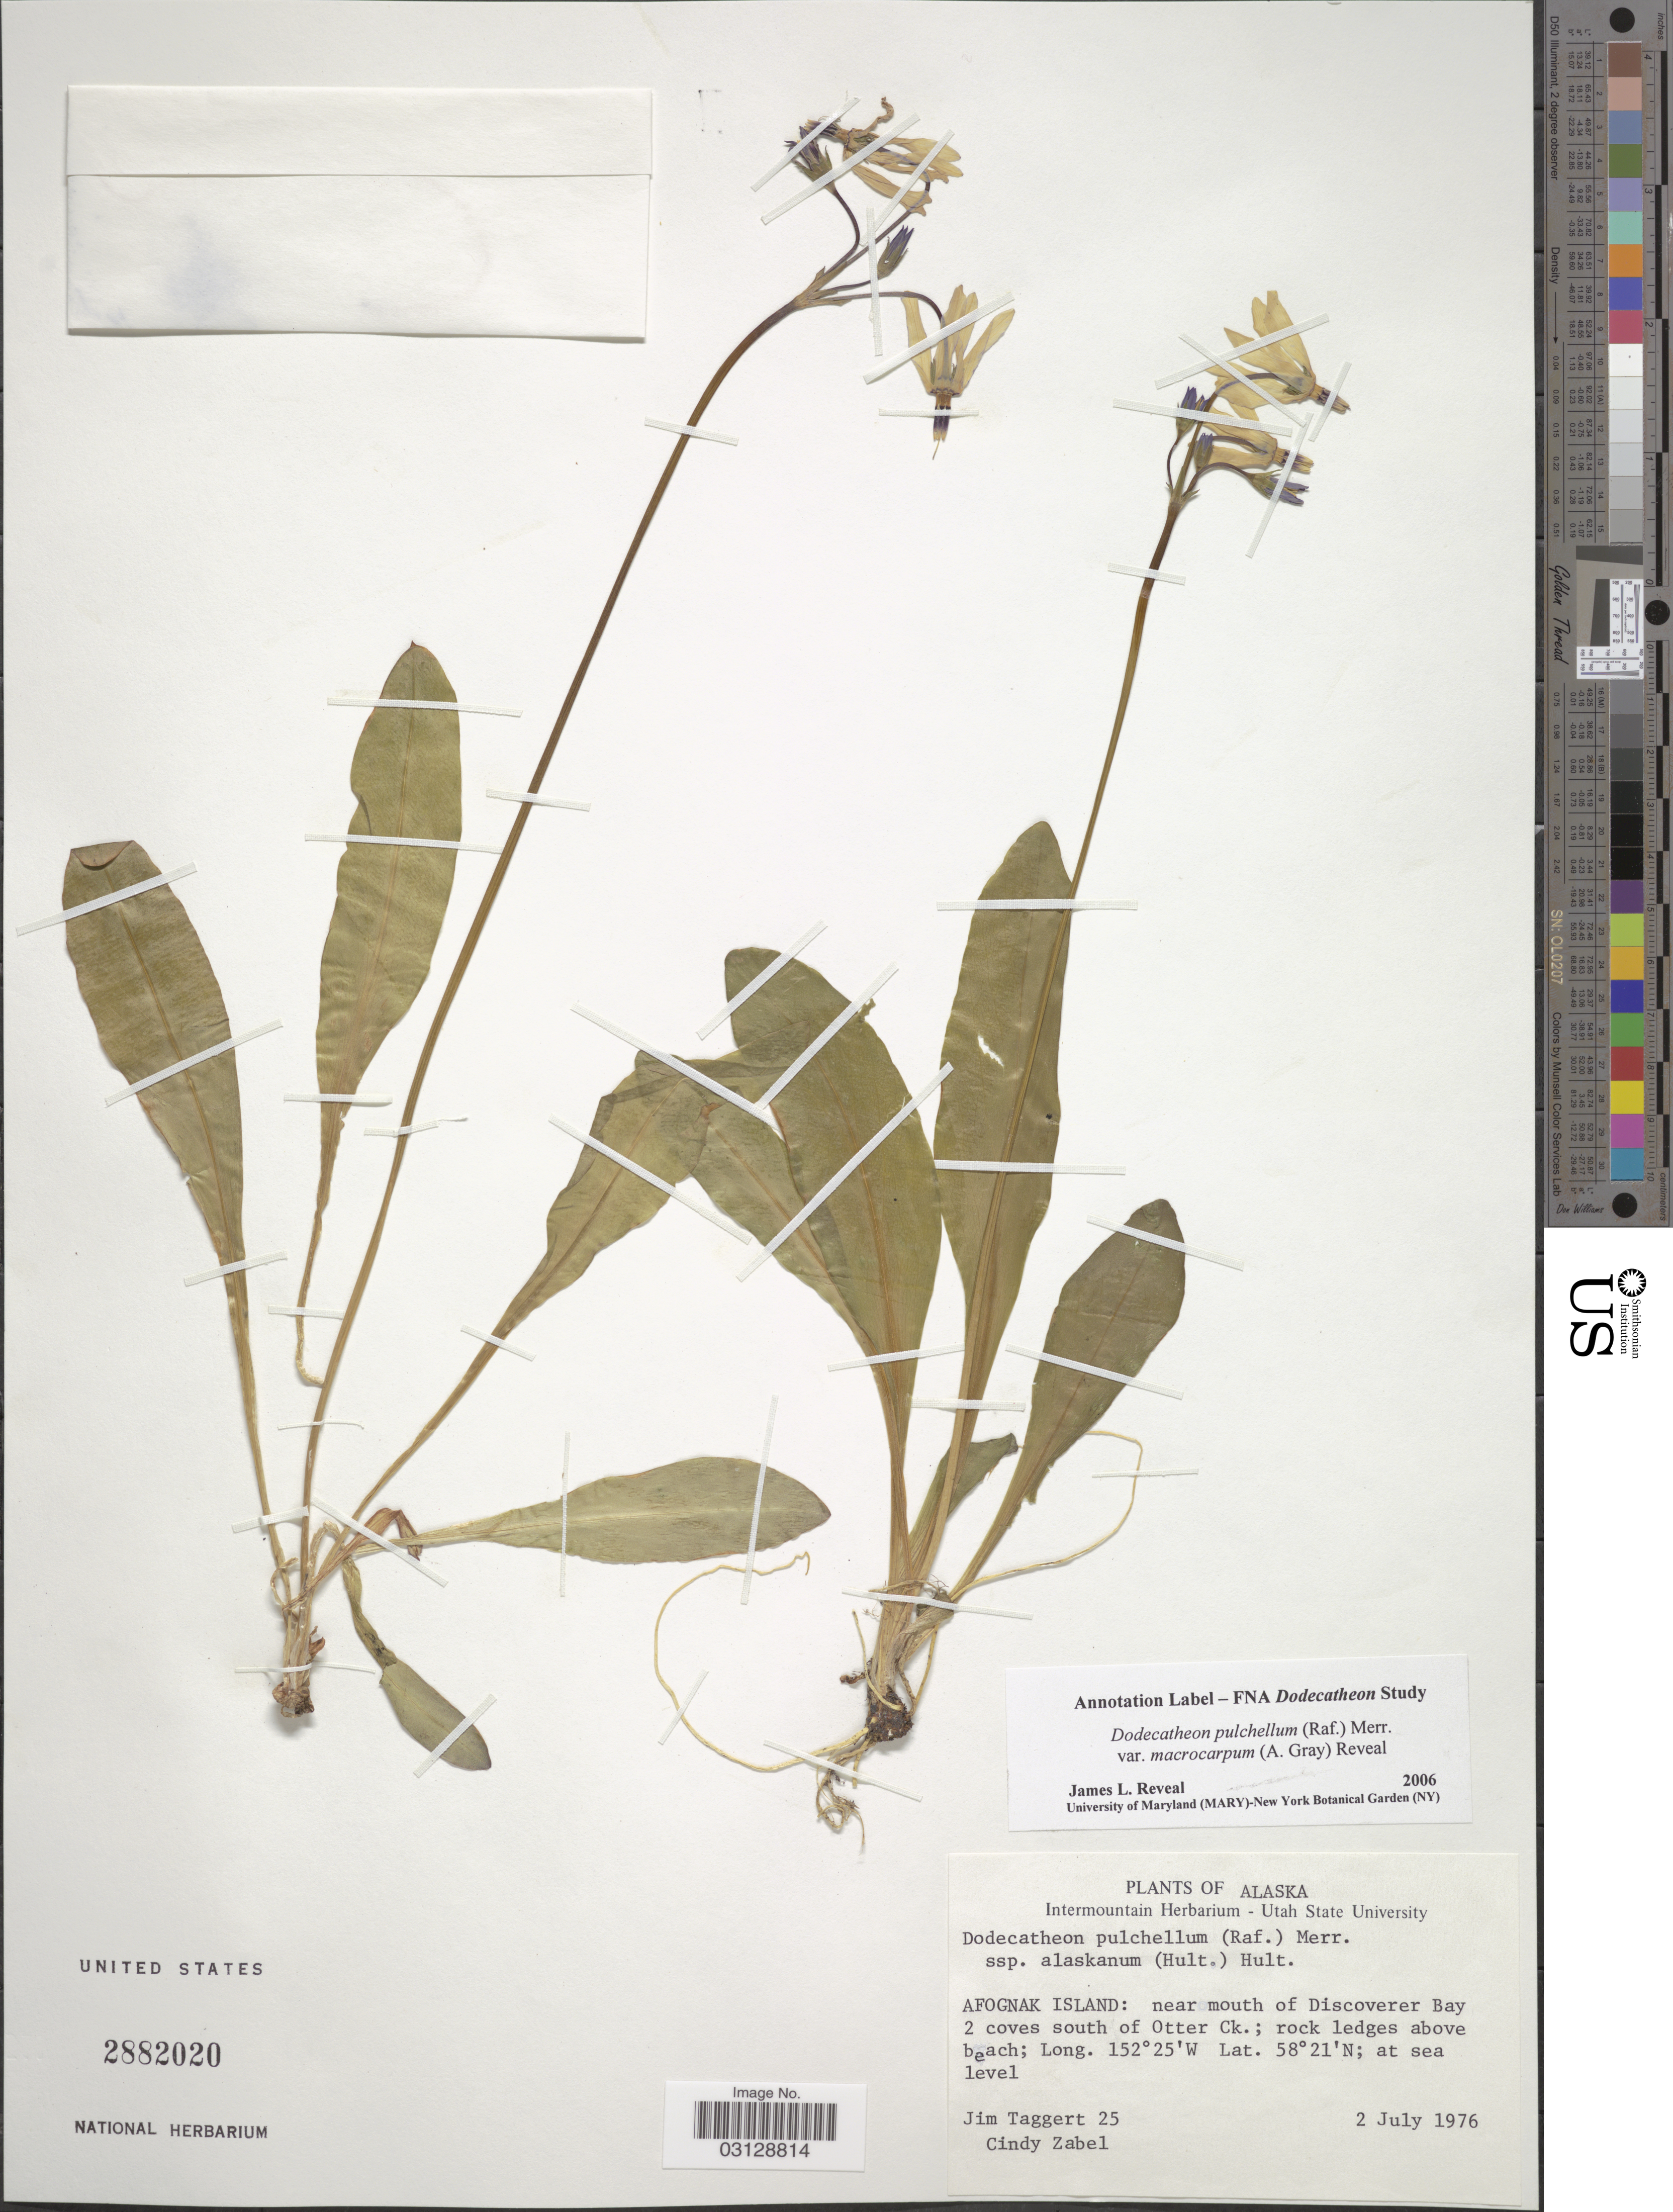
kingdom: Plantae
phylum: Tracheophyta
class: Magnoliopsida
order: Ericales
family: Primulaceae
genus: Dodecatheon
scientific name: Dodecatheon pulchellum var. macrocarpum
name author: (A. Gray) Reveal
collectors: J. Taggert & C. Zabel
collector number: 25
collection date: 1976-07-02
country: United States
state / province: Alaska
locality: Afognak Island: near mouth of Discoverer Bay 2 coves south of Otter Ck.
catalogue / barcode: US 2882020